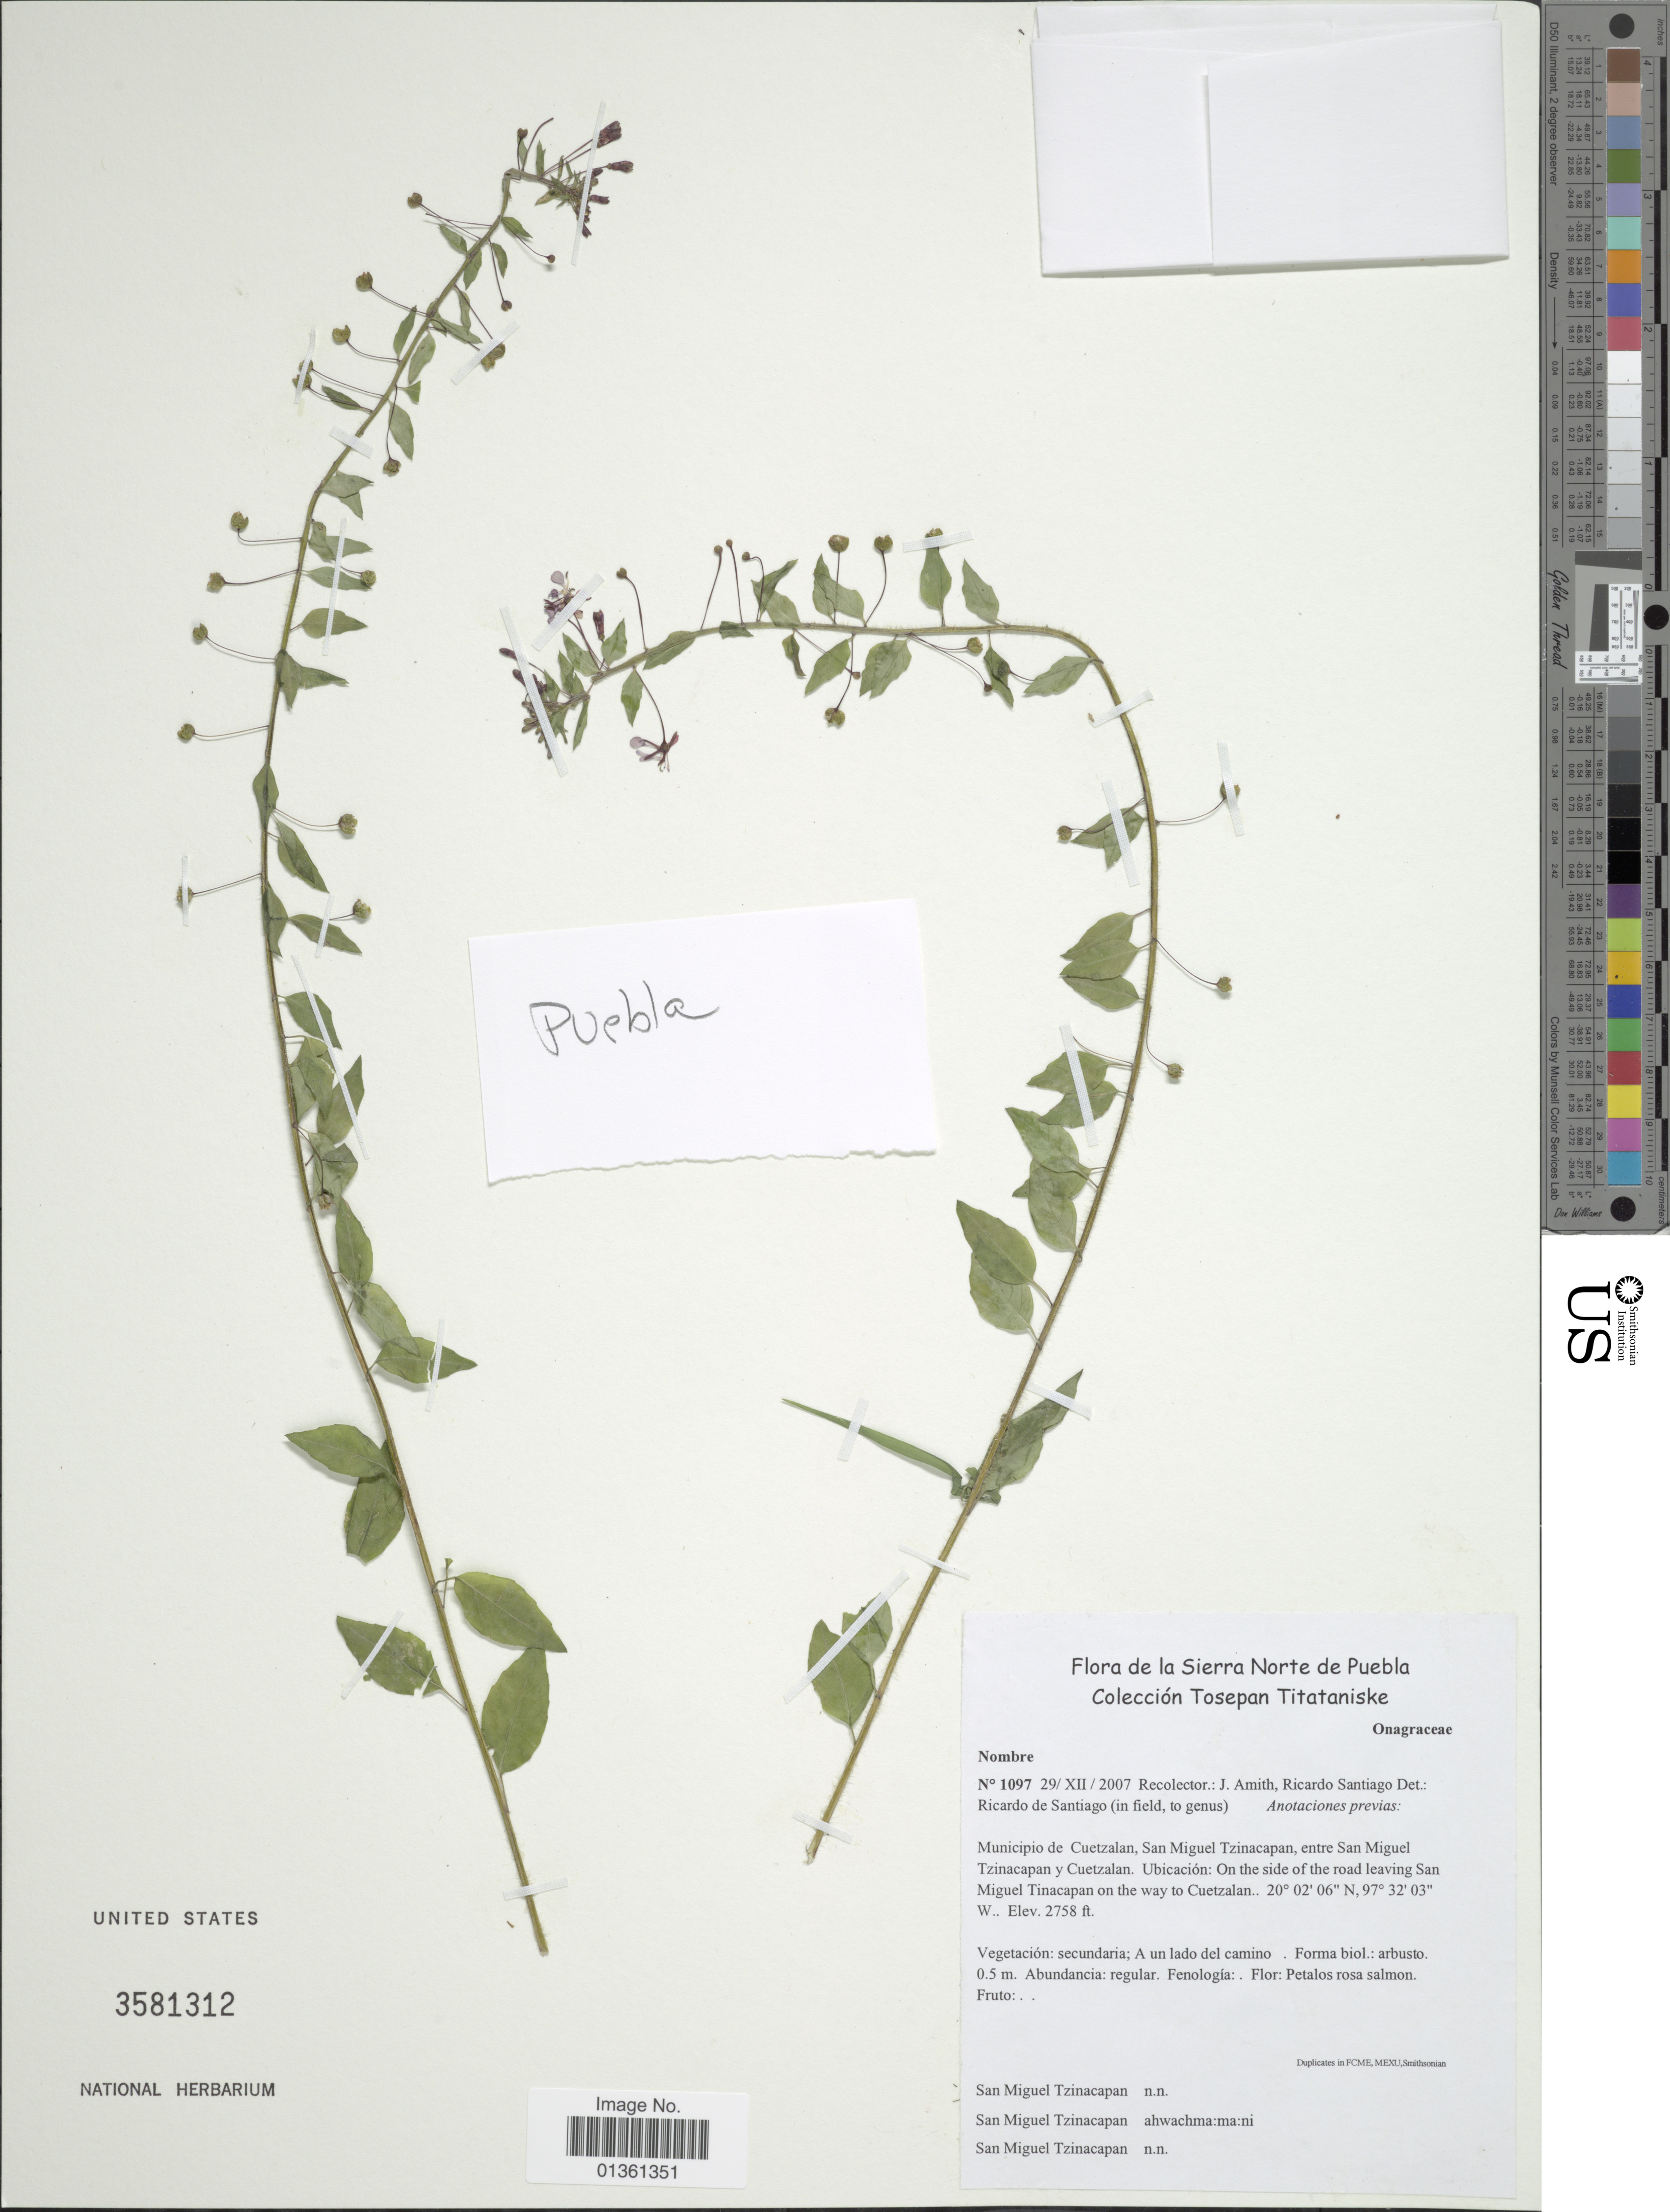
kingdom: Plantae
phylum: Tracheophyta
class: Magnoliopsida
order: Myrtales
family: Onagraceae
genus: Lopezia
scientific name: Lopezia sp.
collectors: J. D. Amith & R. Santiago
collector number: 1097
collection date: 2007-12-29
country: Mexico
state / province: Puebla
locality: Sierra Norte. Colección Tosepan Titataniske. Municipio de Cuetzalan, San Miguel Tzinacapan, entre San Miguel Tzinacapan y Cuetzalan. Ubicación: On the side of the road leaving San Miguel Tinacapan on the way to Cuetzalan.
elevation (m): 841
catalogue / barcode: US 3581312